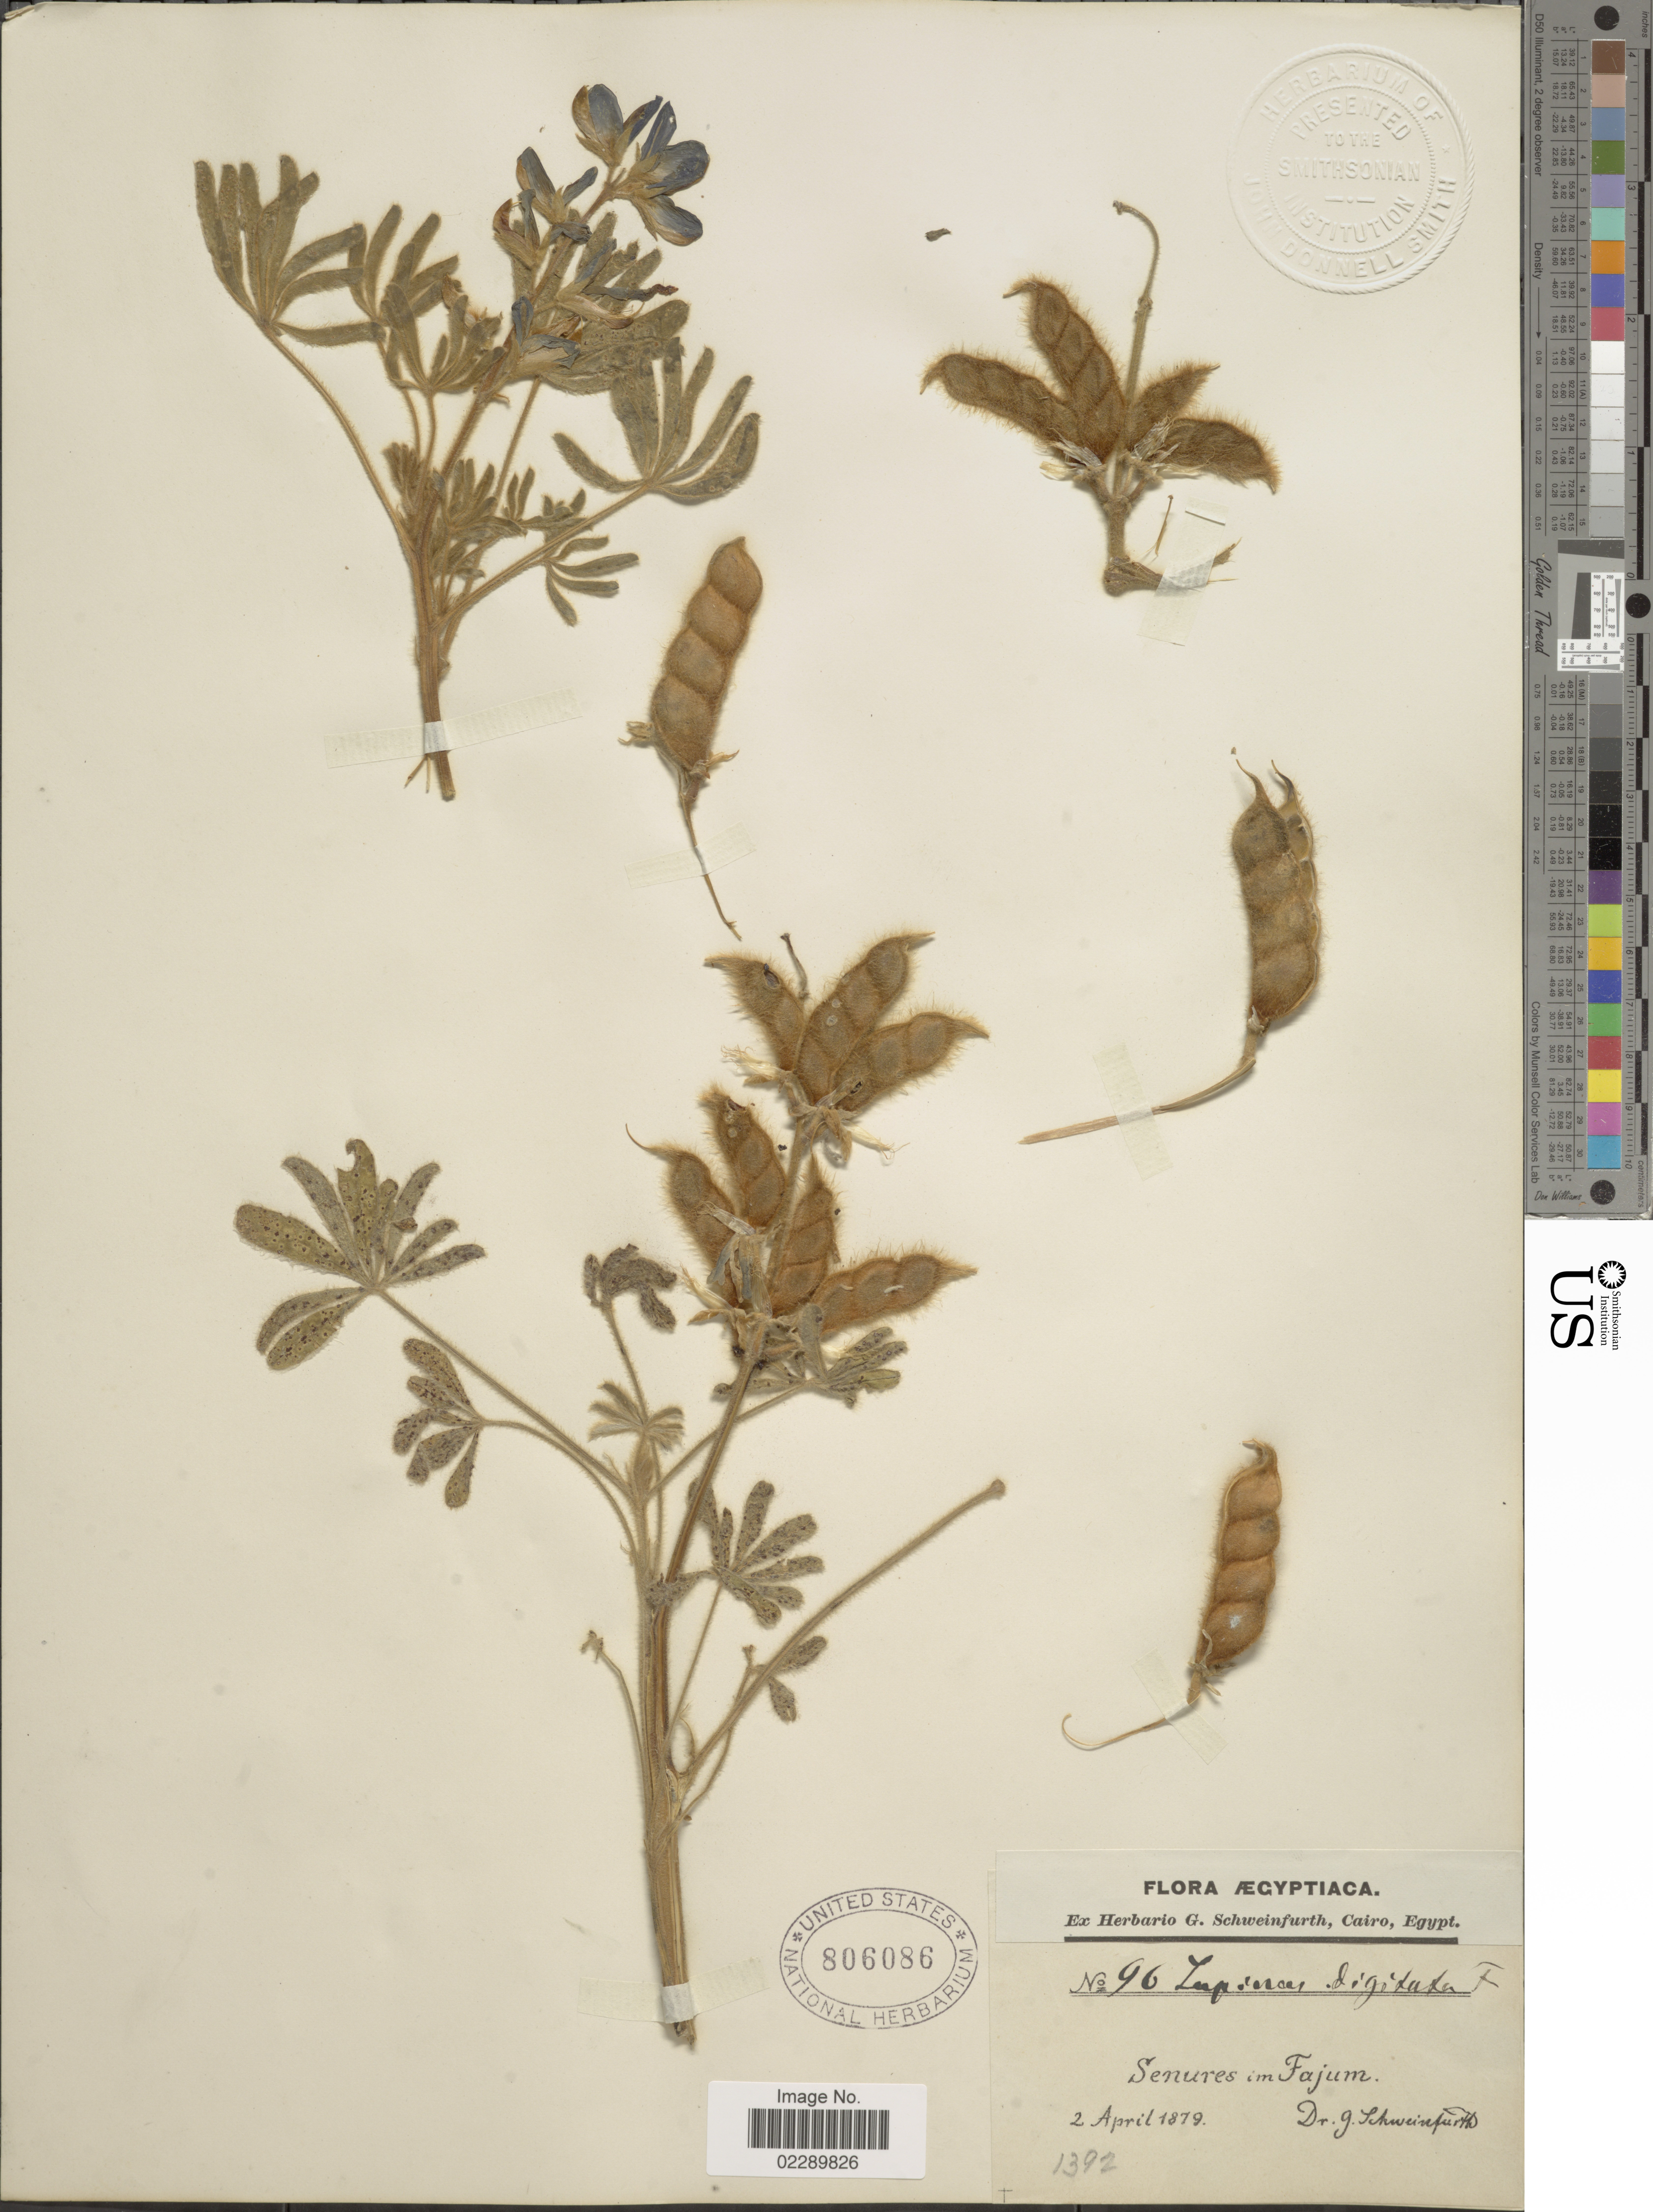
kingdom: Plantae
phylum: Tracheophyta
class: Magnoliopsida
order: Fabales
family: Fabaceae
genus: Lupinus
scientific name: Lupinus digitatus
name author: Forssk.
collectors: G. A. Schweinfurth (herbarium)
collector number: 96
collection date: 1879-04-02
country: Egypt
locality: Senures im Fajum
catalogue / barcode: US 806086